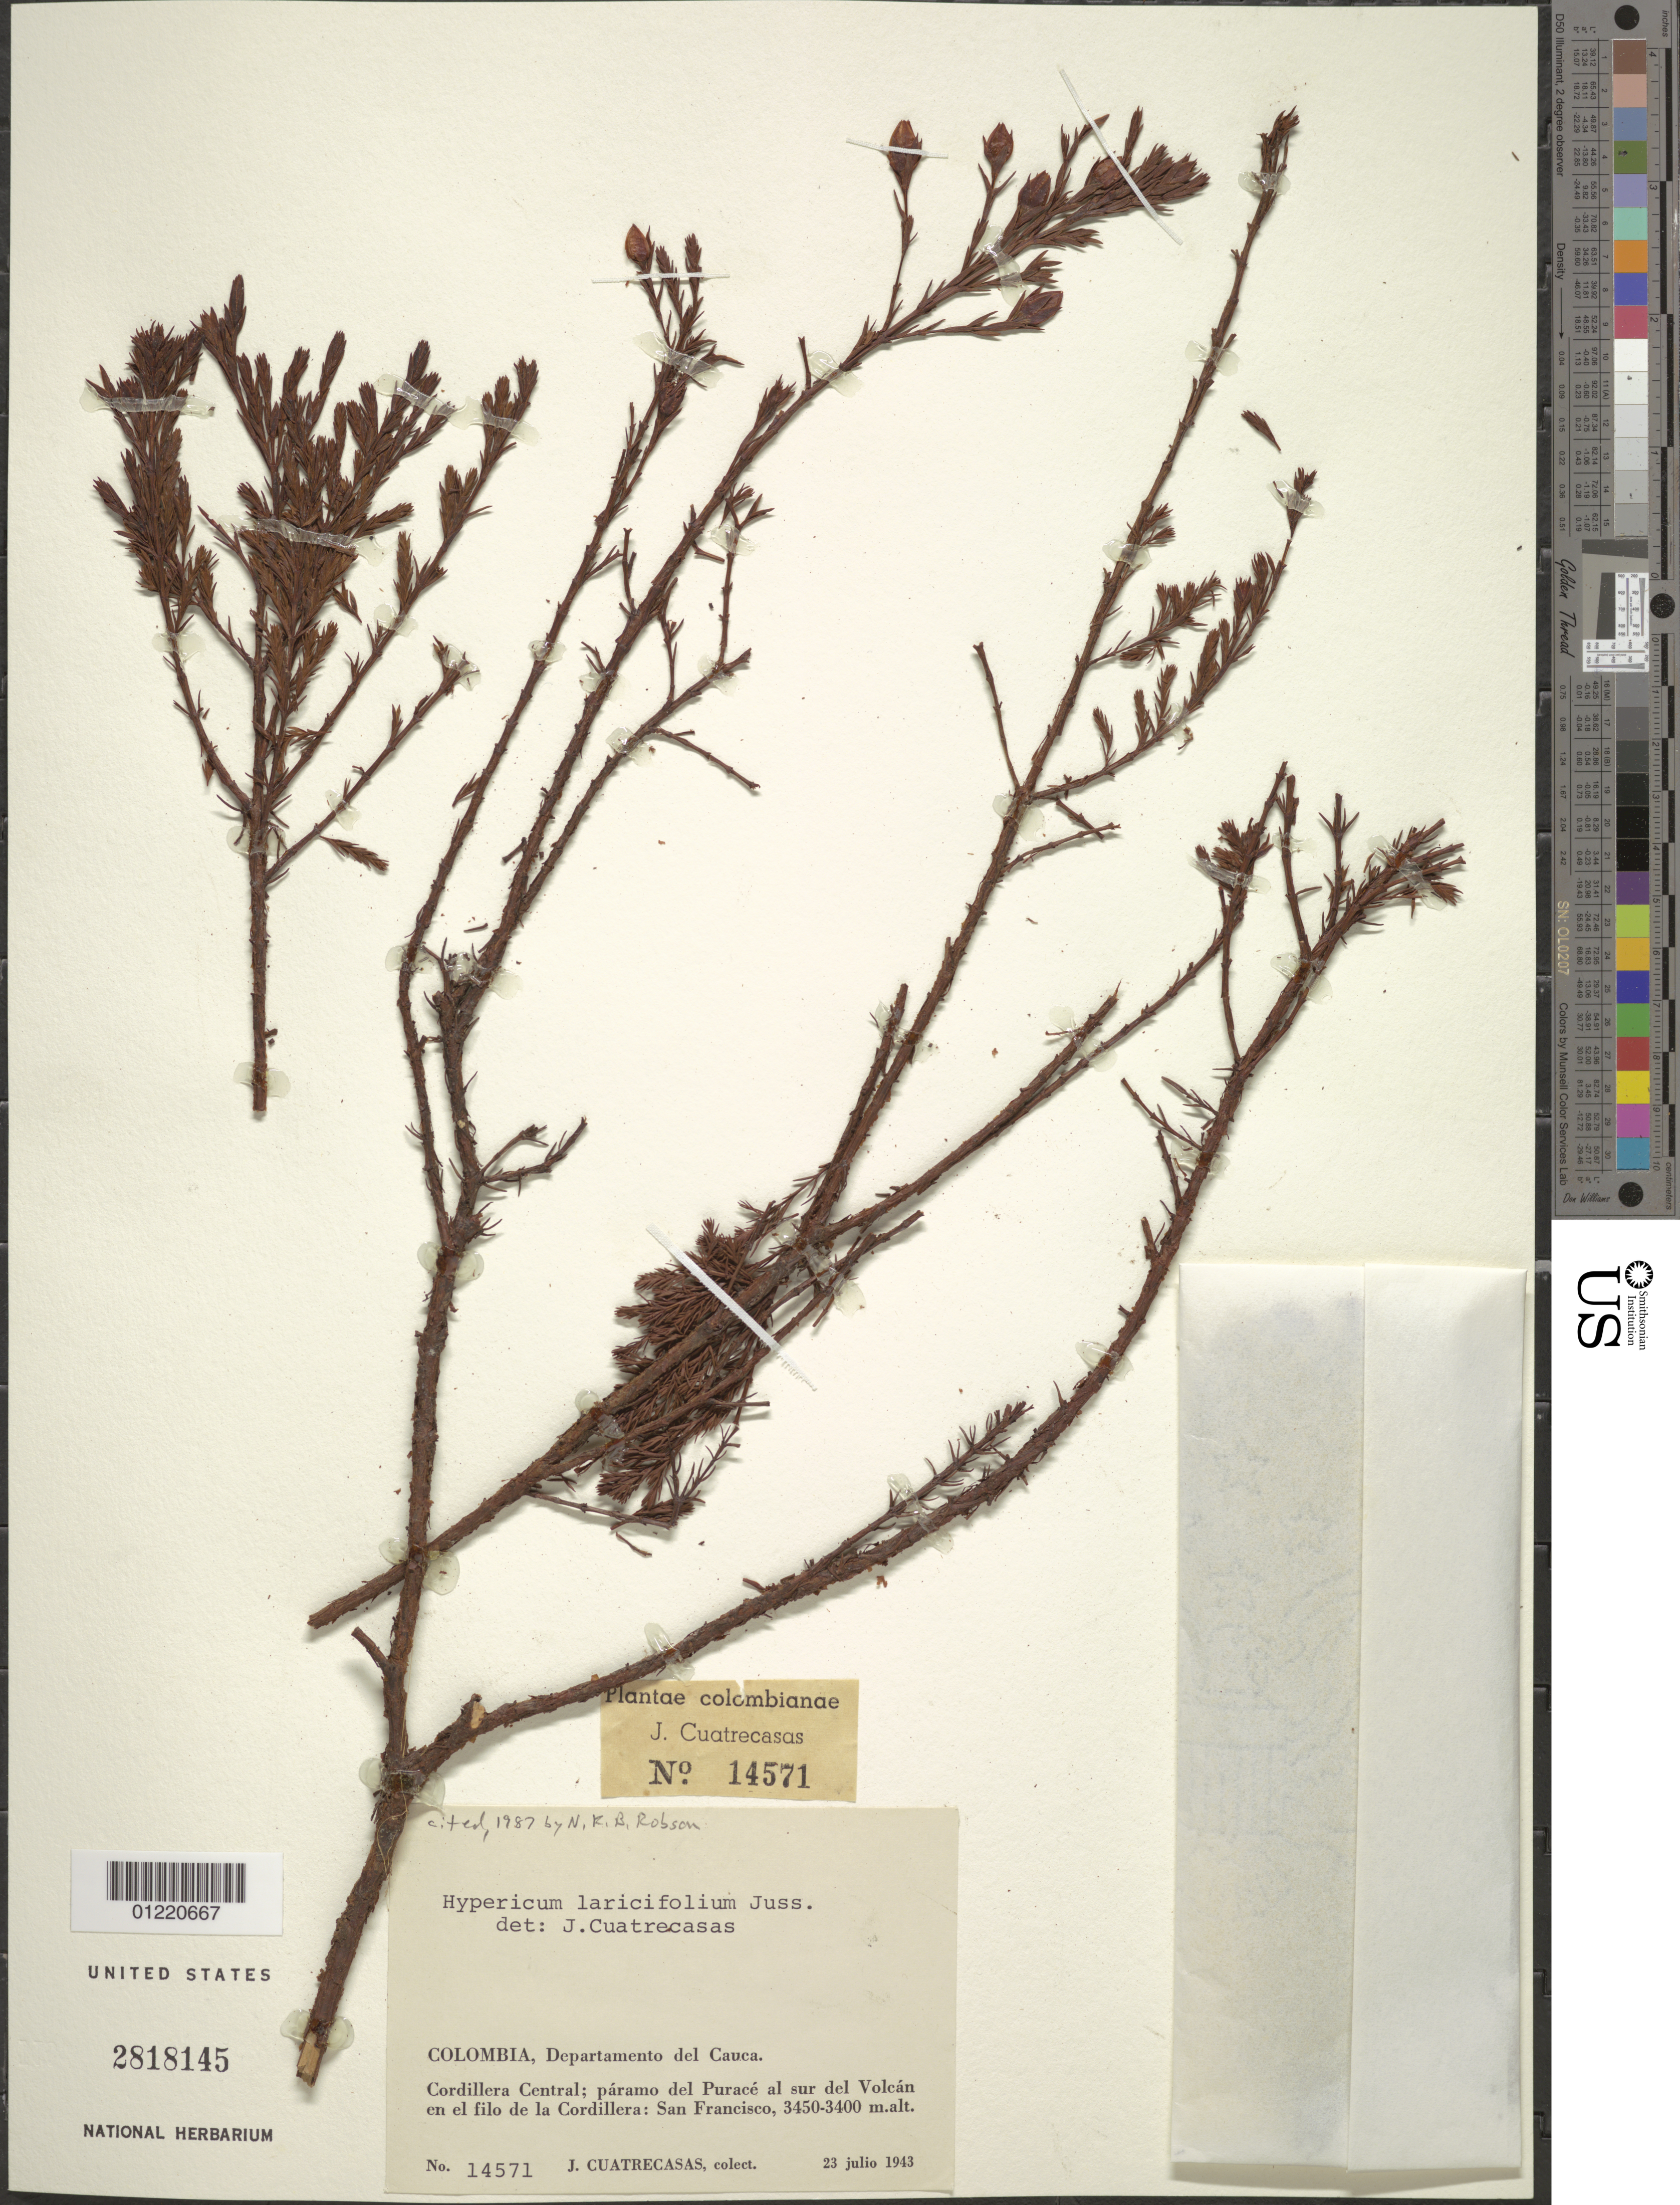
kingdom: Plantae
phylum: Tracheophyta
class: Magnoliopsida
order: Malpighiales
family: Hypericaceae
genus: Hypericum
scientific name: Hypericum laricifolium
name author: Juss.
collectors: J. Cuatrecasas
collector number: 14571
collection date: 1943-07-23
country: Colombia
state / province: Cauca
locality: Cordillera Central, páramo del Puracé al sur del Volcán en el filo de la Cordillera, San Francisco.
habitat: Paramo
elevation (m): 3400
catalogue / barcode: US 2818145